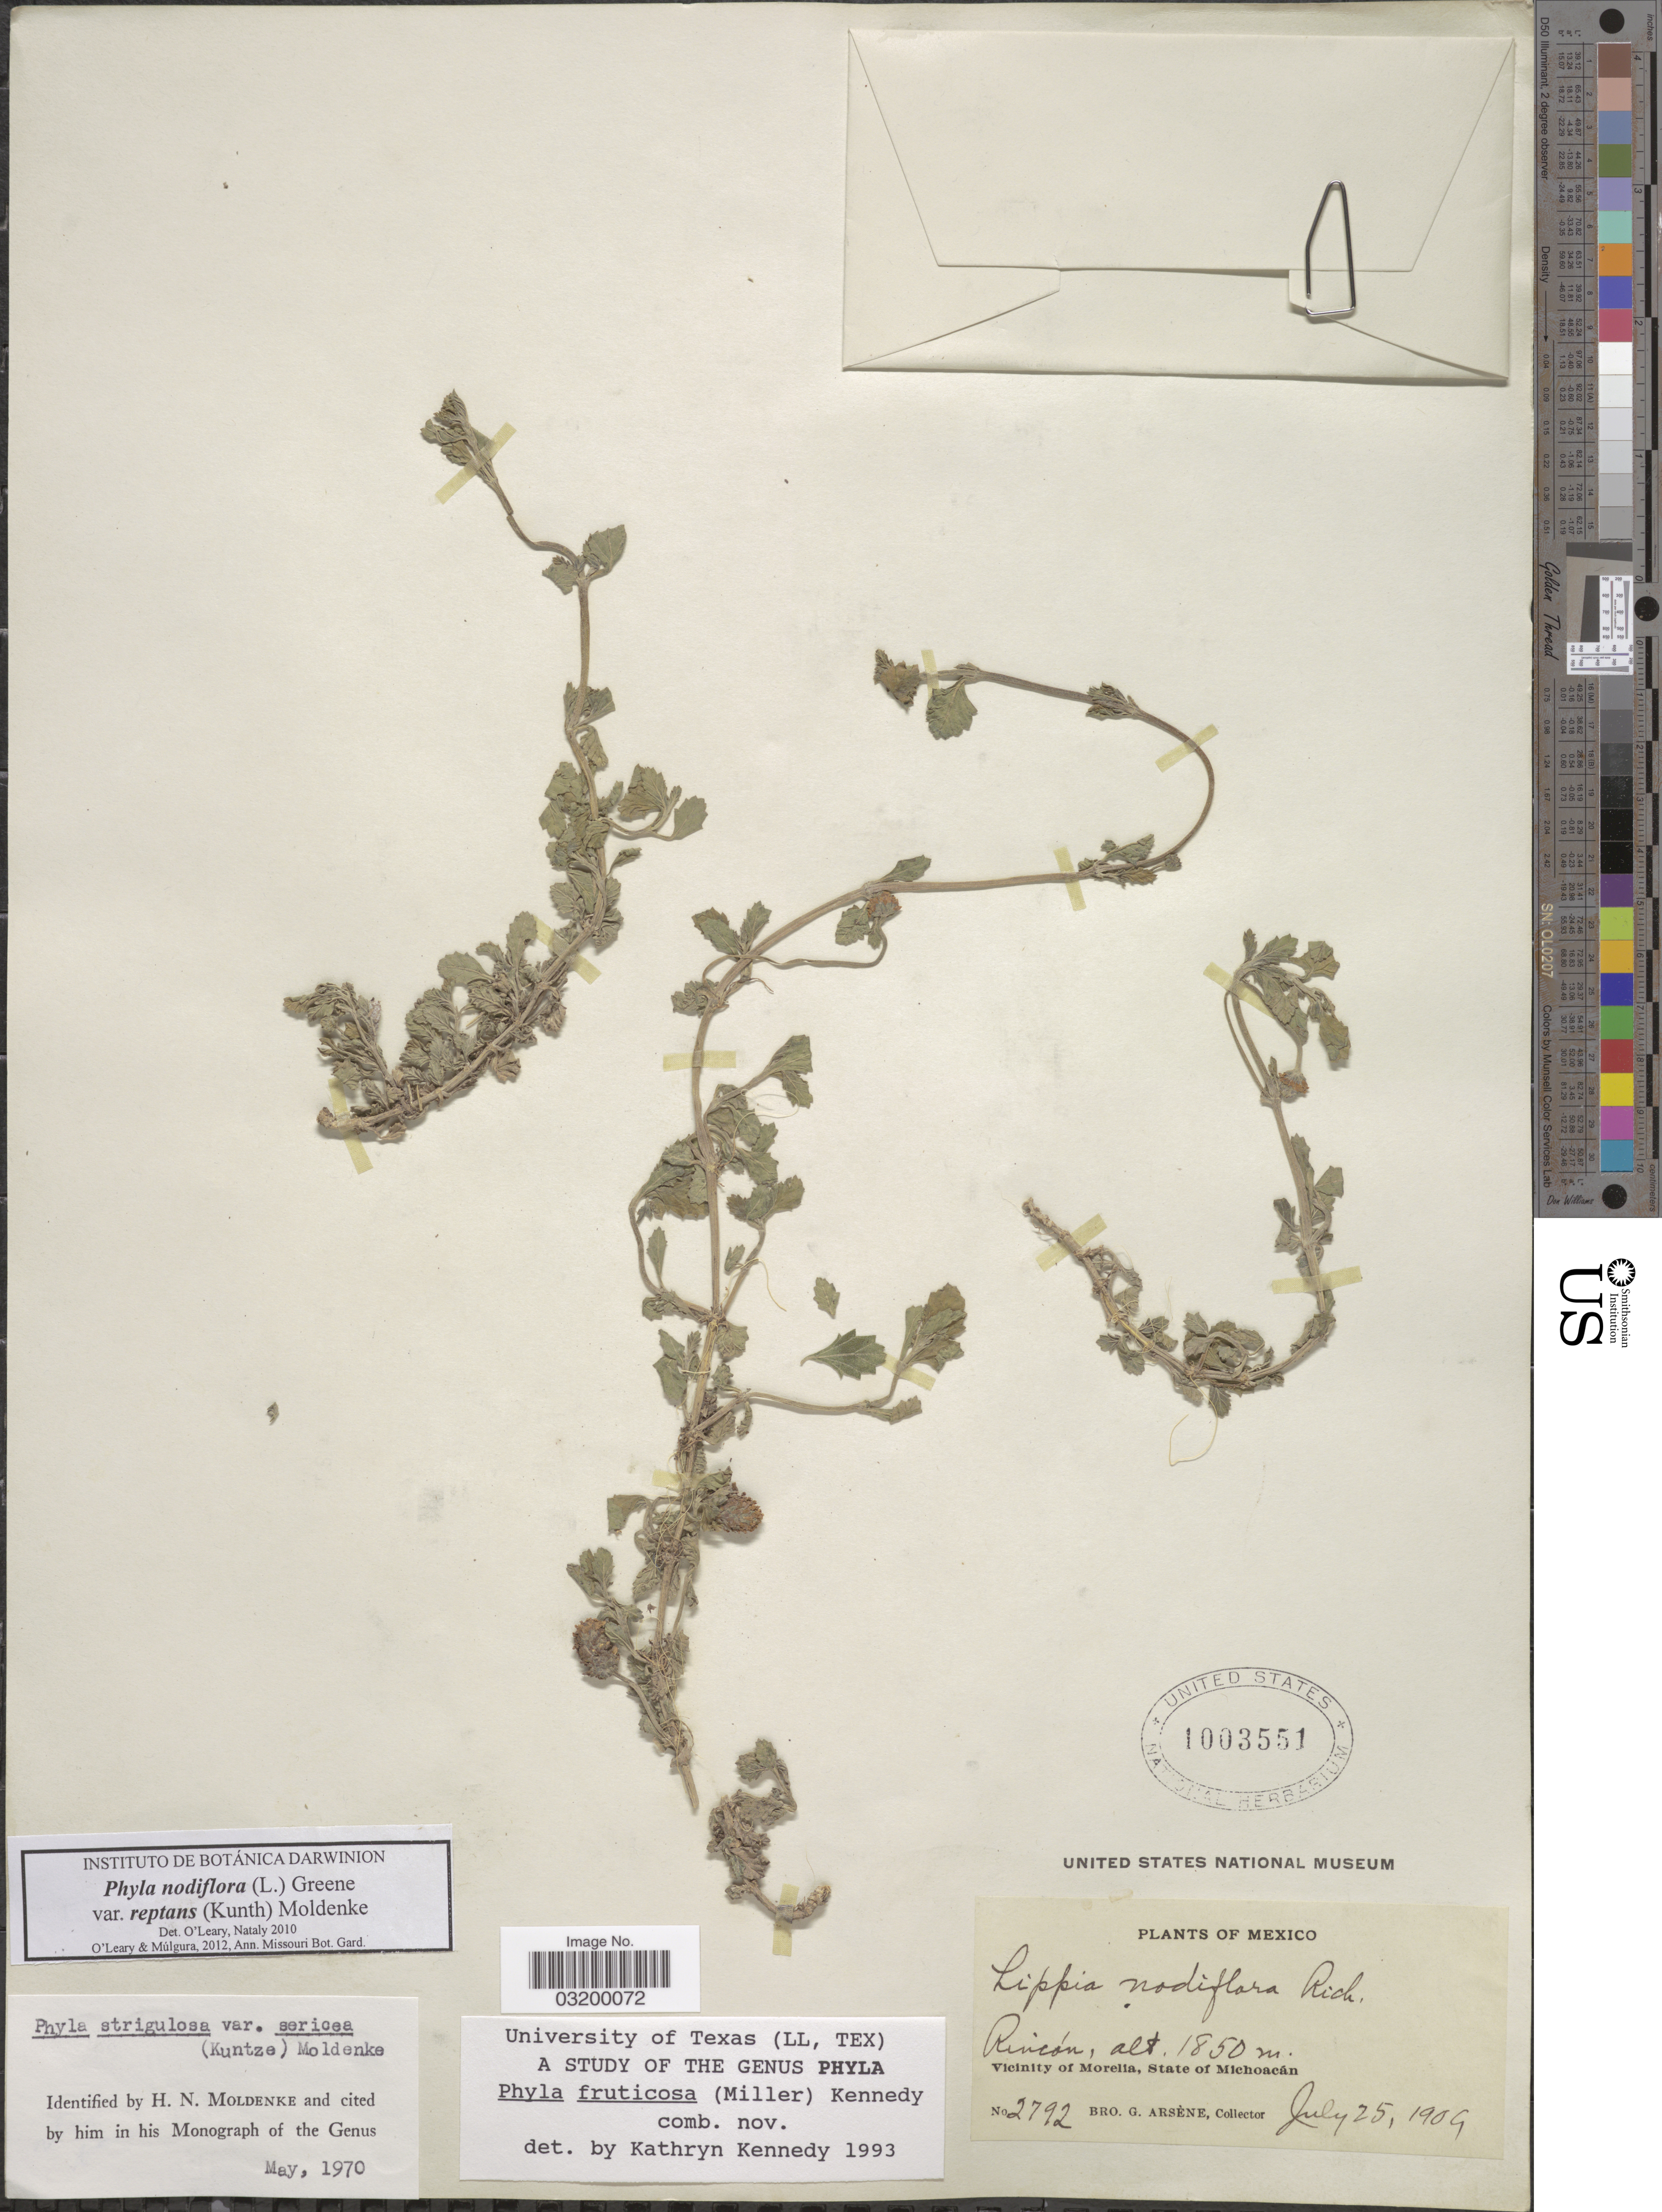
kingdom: Plantae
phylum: Tracheophyta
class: Magnoliopsida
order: Lamiales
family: Verbenaceae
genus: Phyla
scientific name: Phyla nodiflora var. reptans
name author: (Kunth) Moldenke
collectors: Bro. G. Arsène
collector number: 2792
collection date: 1909-07-25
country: Mexico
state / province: Michoacán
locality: Rincón. Vicinity of Morelia.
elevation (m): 1850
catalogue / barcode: US 1003551